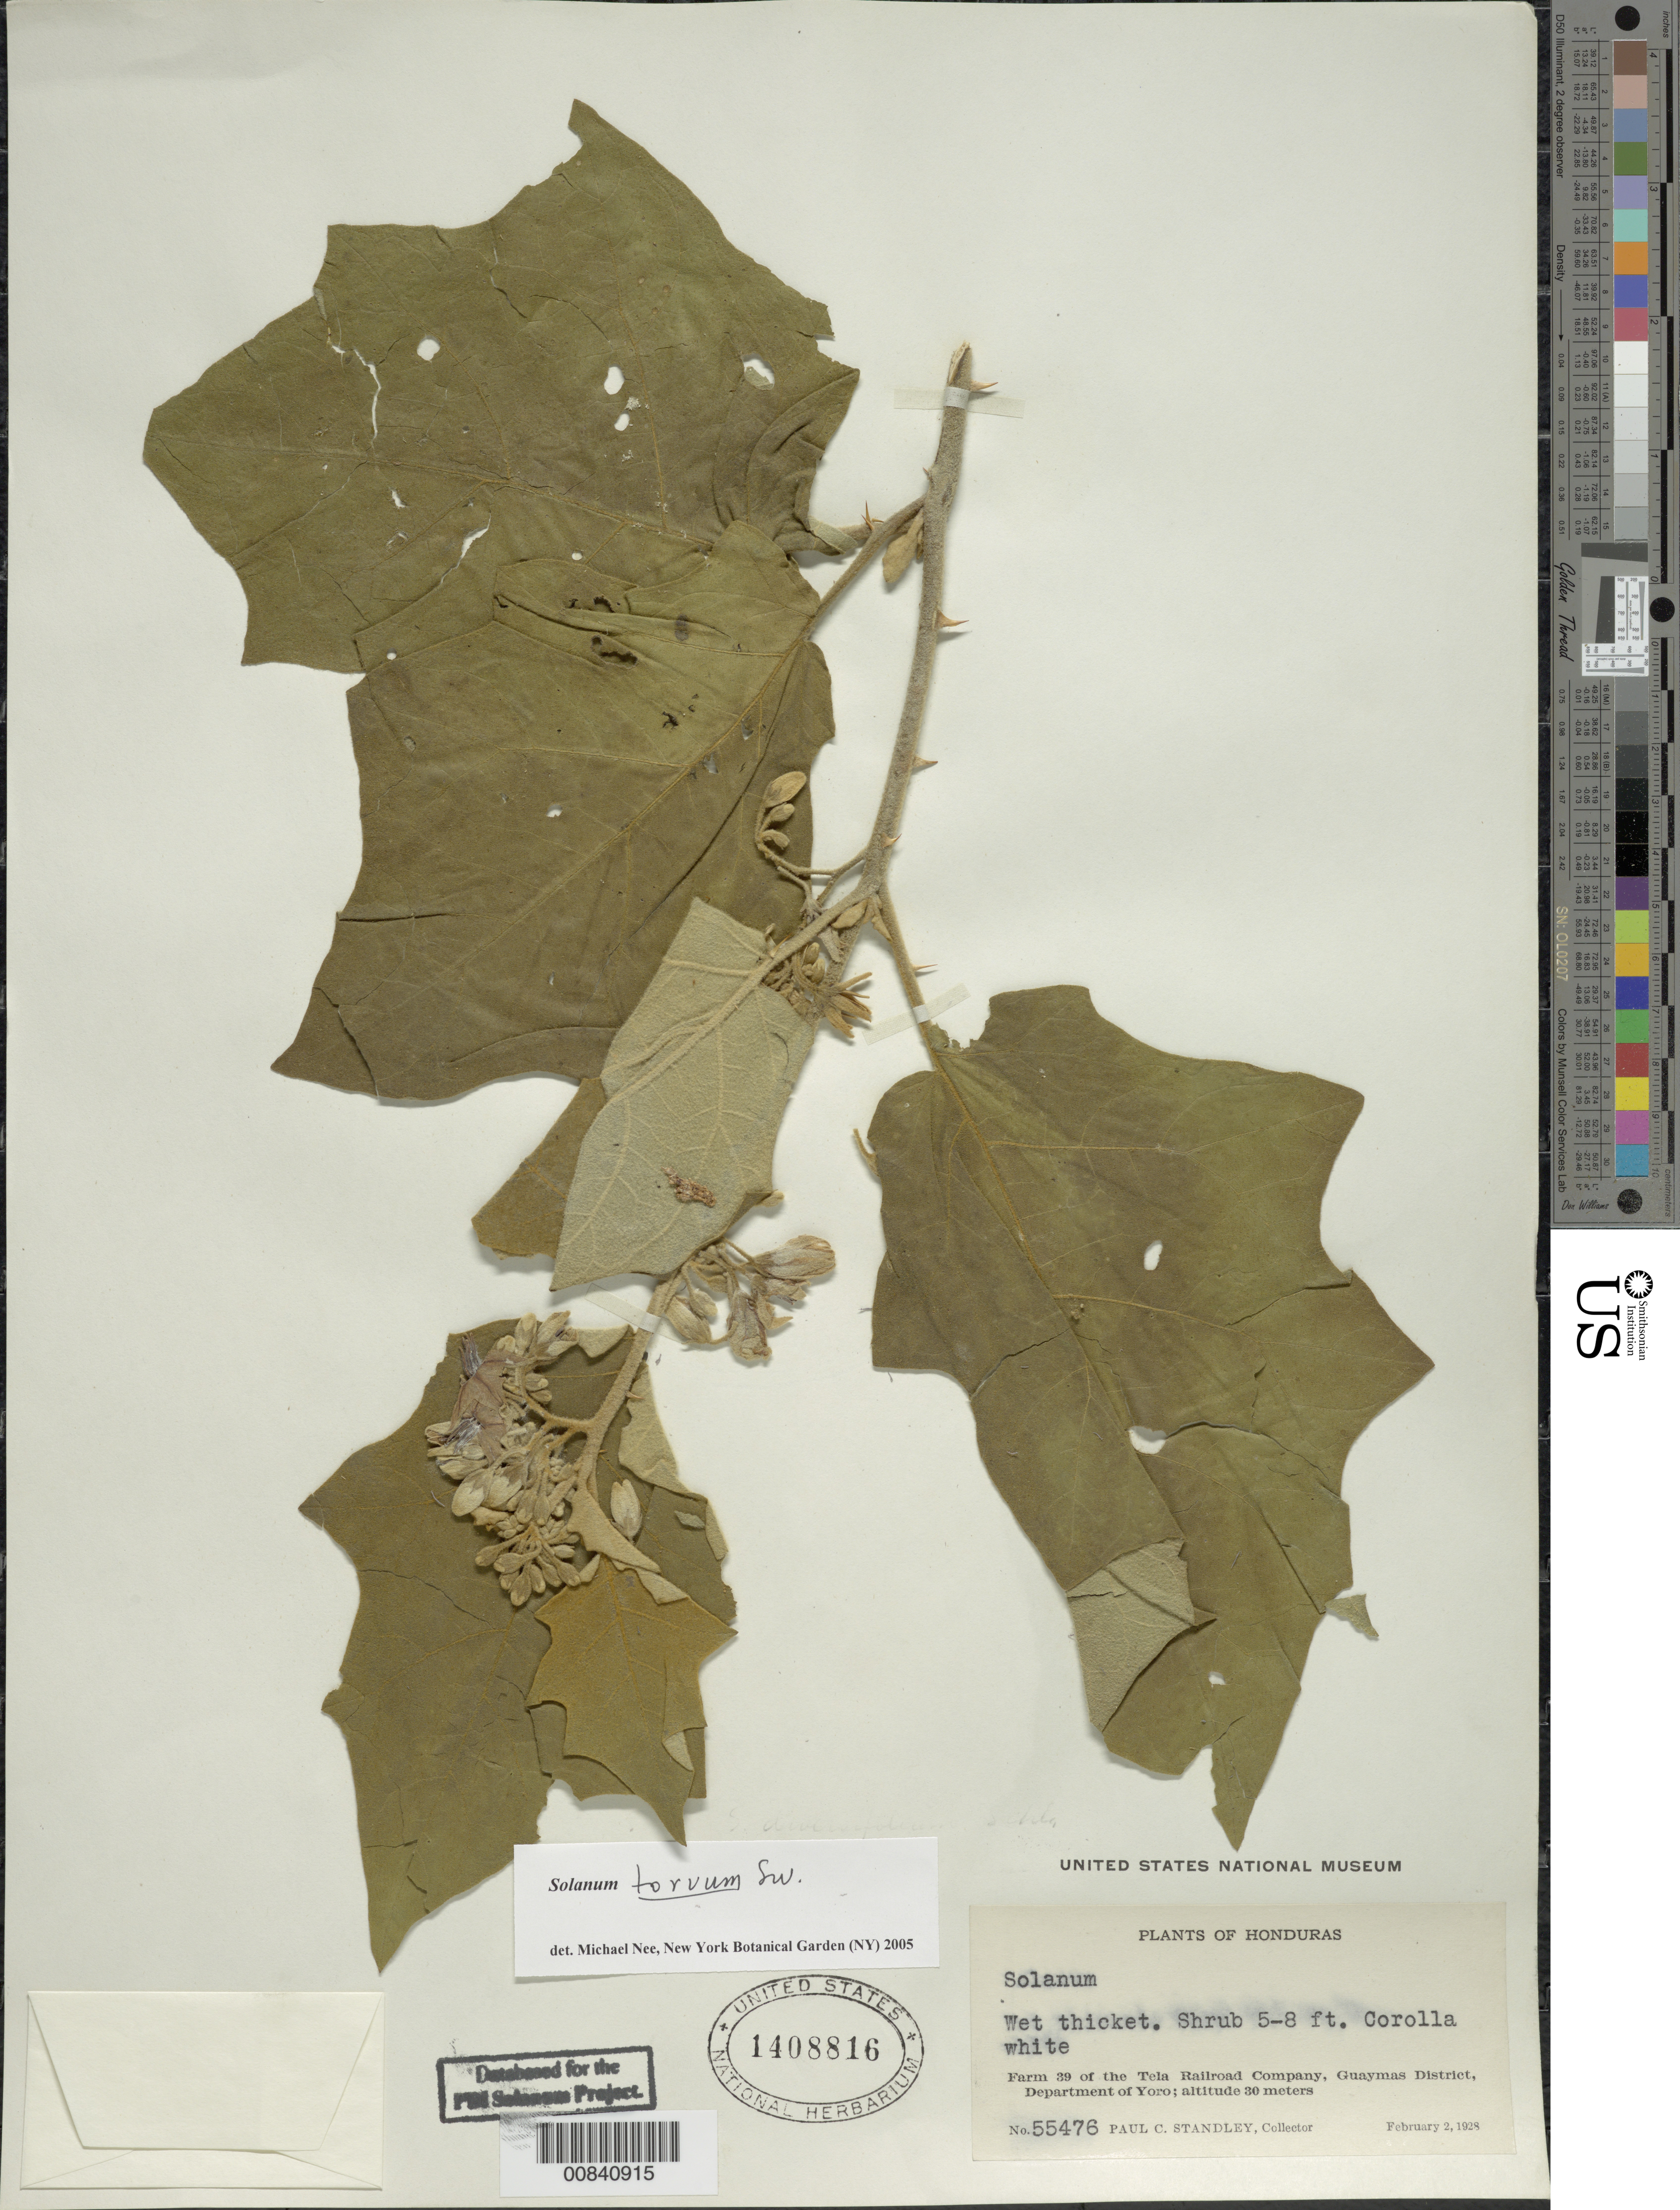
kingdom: Plantae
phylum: Tracheophyta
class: Magnoliopsida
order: Solanales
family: Solanaceae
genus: Solanum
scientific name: Solanum torvum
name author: Sw.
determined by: Nee, Michael H.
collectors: P. C. Standley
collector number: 55476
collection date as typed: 2 Feb 1928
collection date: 1928-02-02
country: Honduras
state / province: Yoro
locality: Farm 39 of the Tela Railroad Company, Guaymas District.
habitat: Wet thicket.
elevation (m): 30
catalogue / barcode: US 1408816